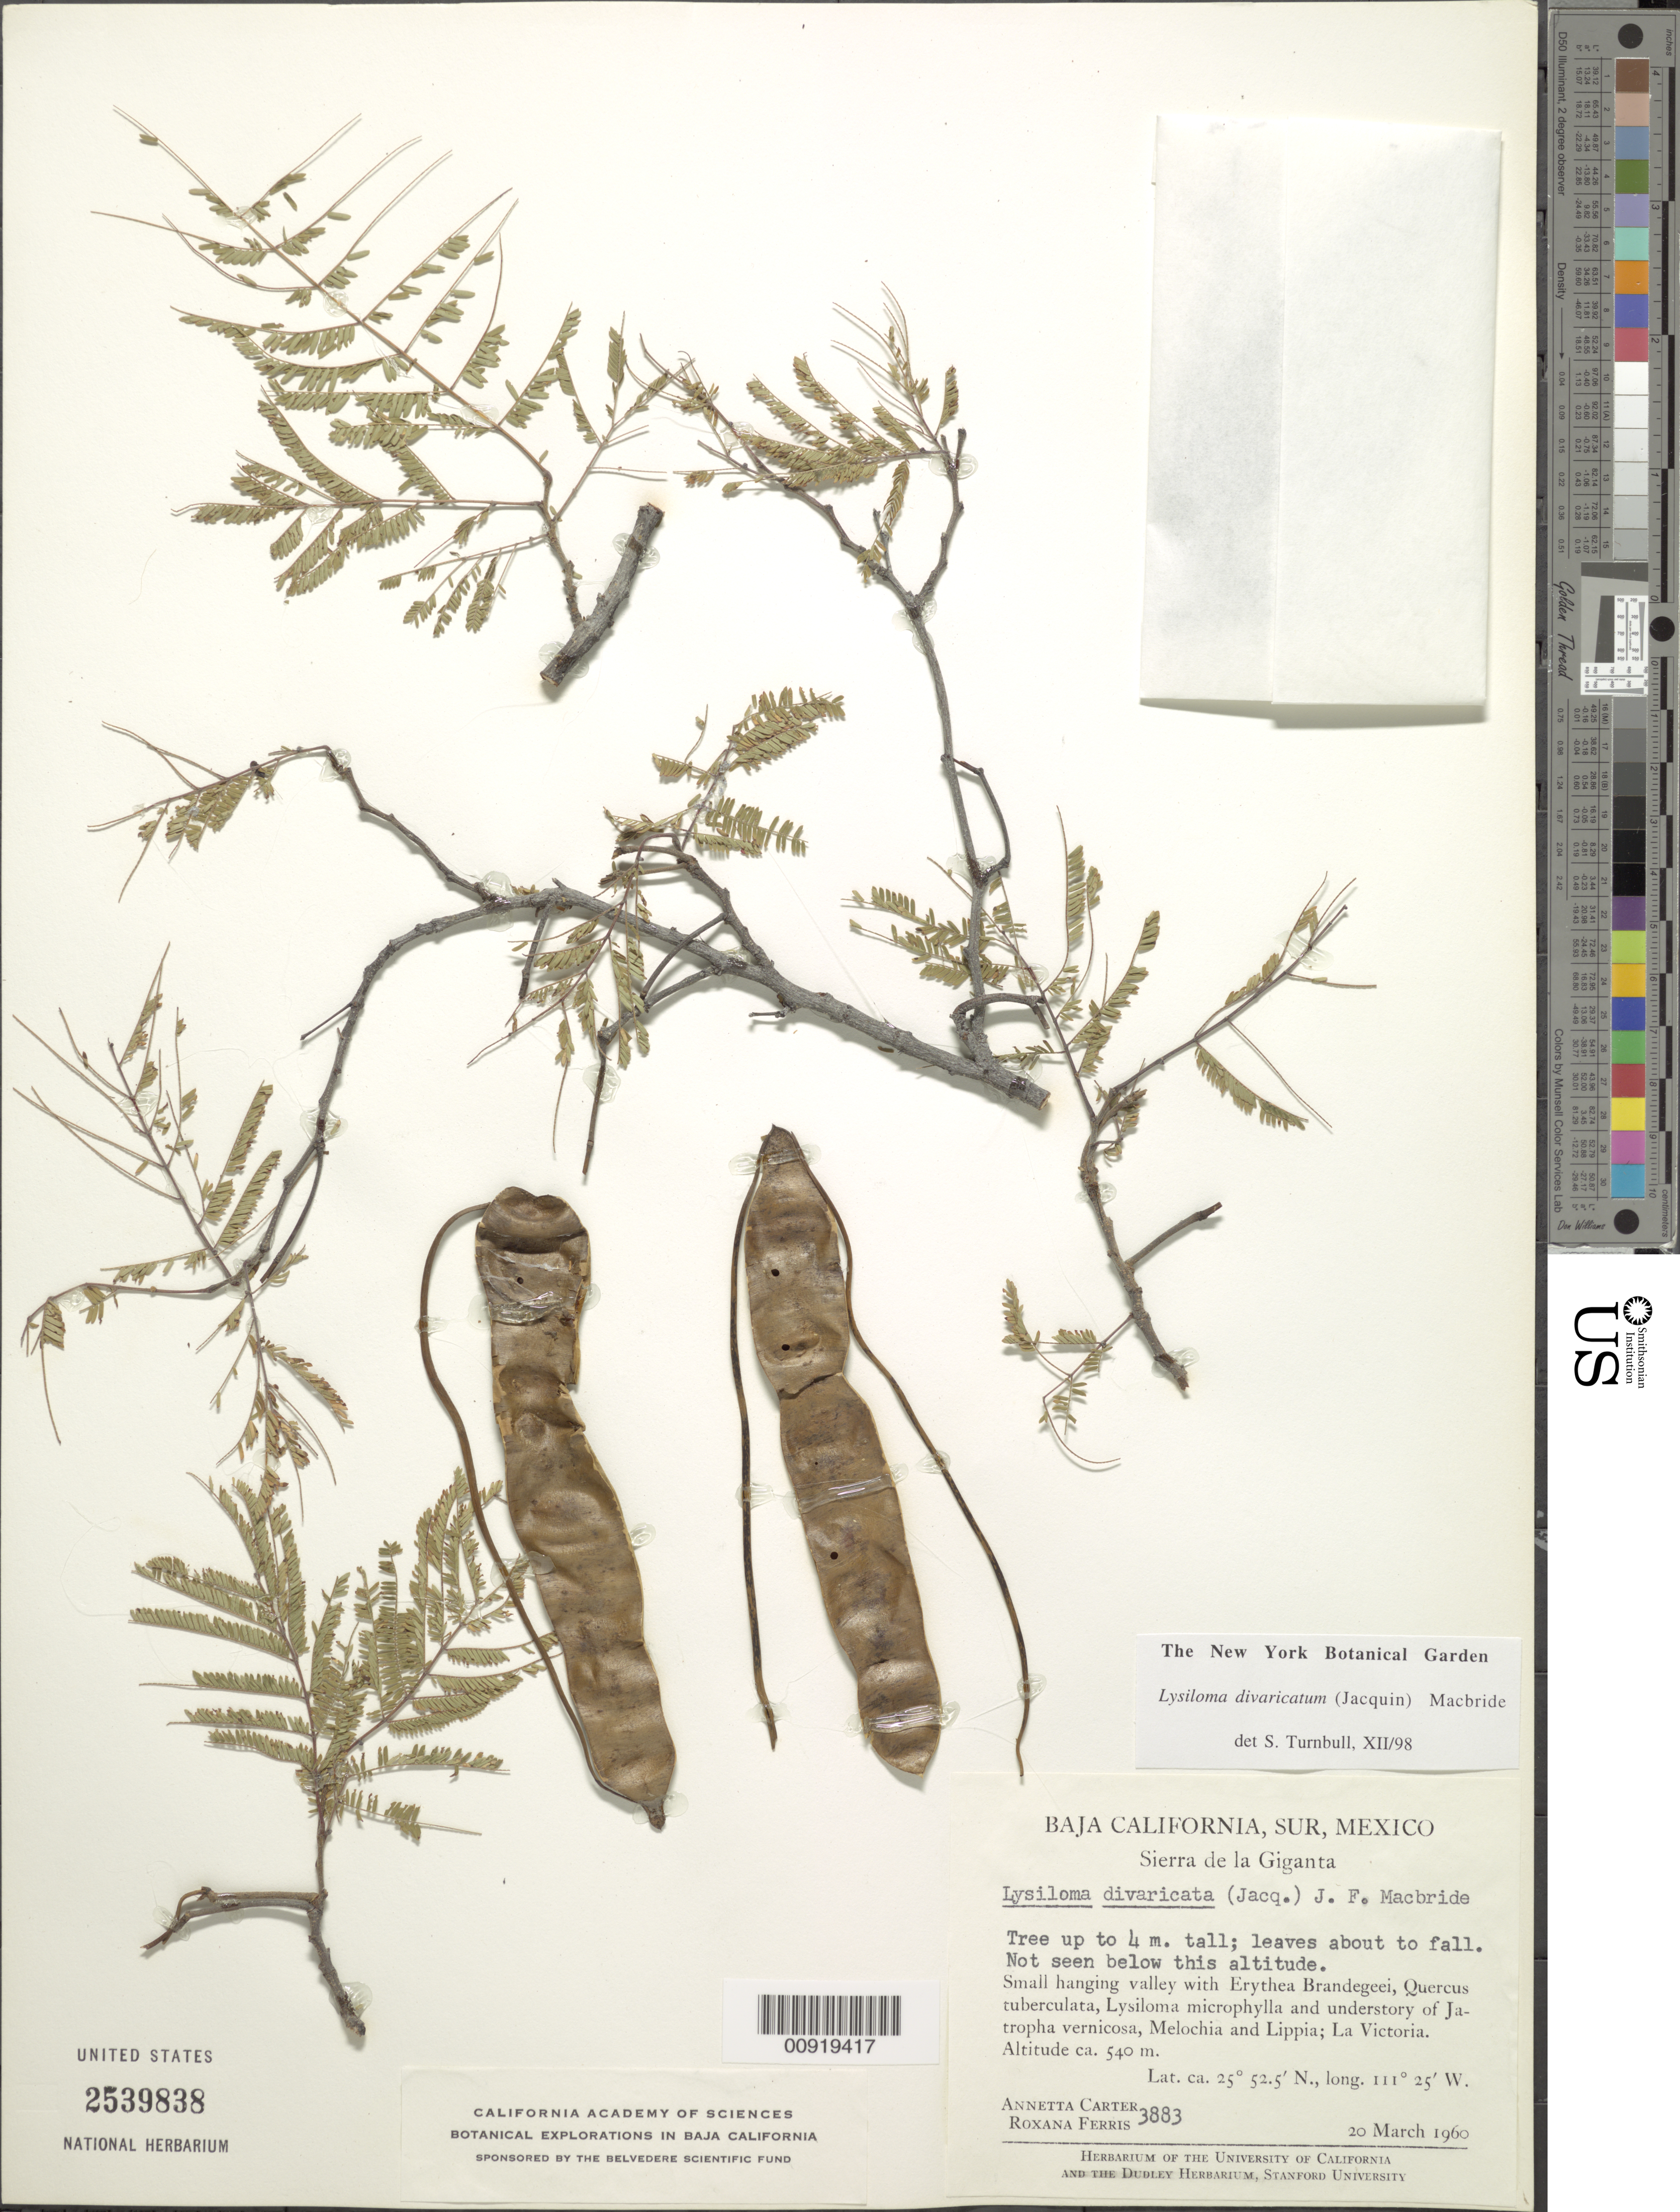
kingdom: Plantae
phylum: Tracheophyta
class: Magnoliopsida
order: Fabales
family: Fabaceae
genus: Lysiloma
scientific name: Lysiloma divaricatum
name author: (Jacq.) J.F. Macbr.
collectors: A. Carter & R. S. Ferris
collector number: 3883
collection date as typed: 20 Mar 1960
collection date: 1960-03-20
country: Mexico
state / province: Baja California Sur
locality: La Victoria. Sierra de la Giganta, Baja California Sur.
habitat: Small hanging valley with Erythea brandegeei, Quercus tuberculata, Lysiloma microphylla and understory of Jatropha vernicosa, Melochia and Lippia.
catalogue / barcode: US 2539838